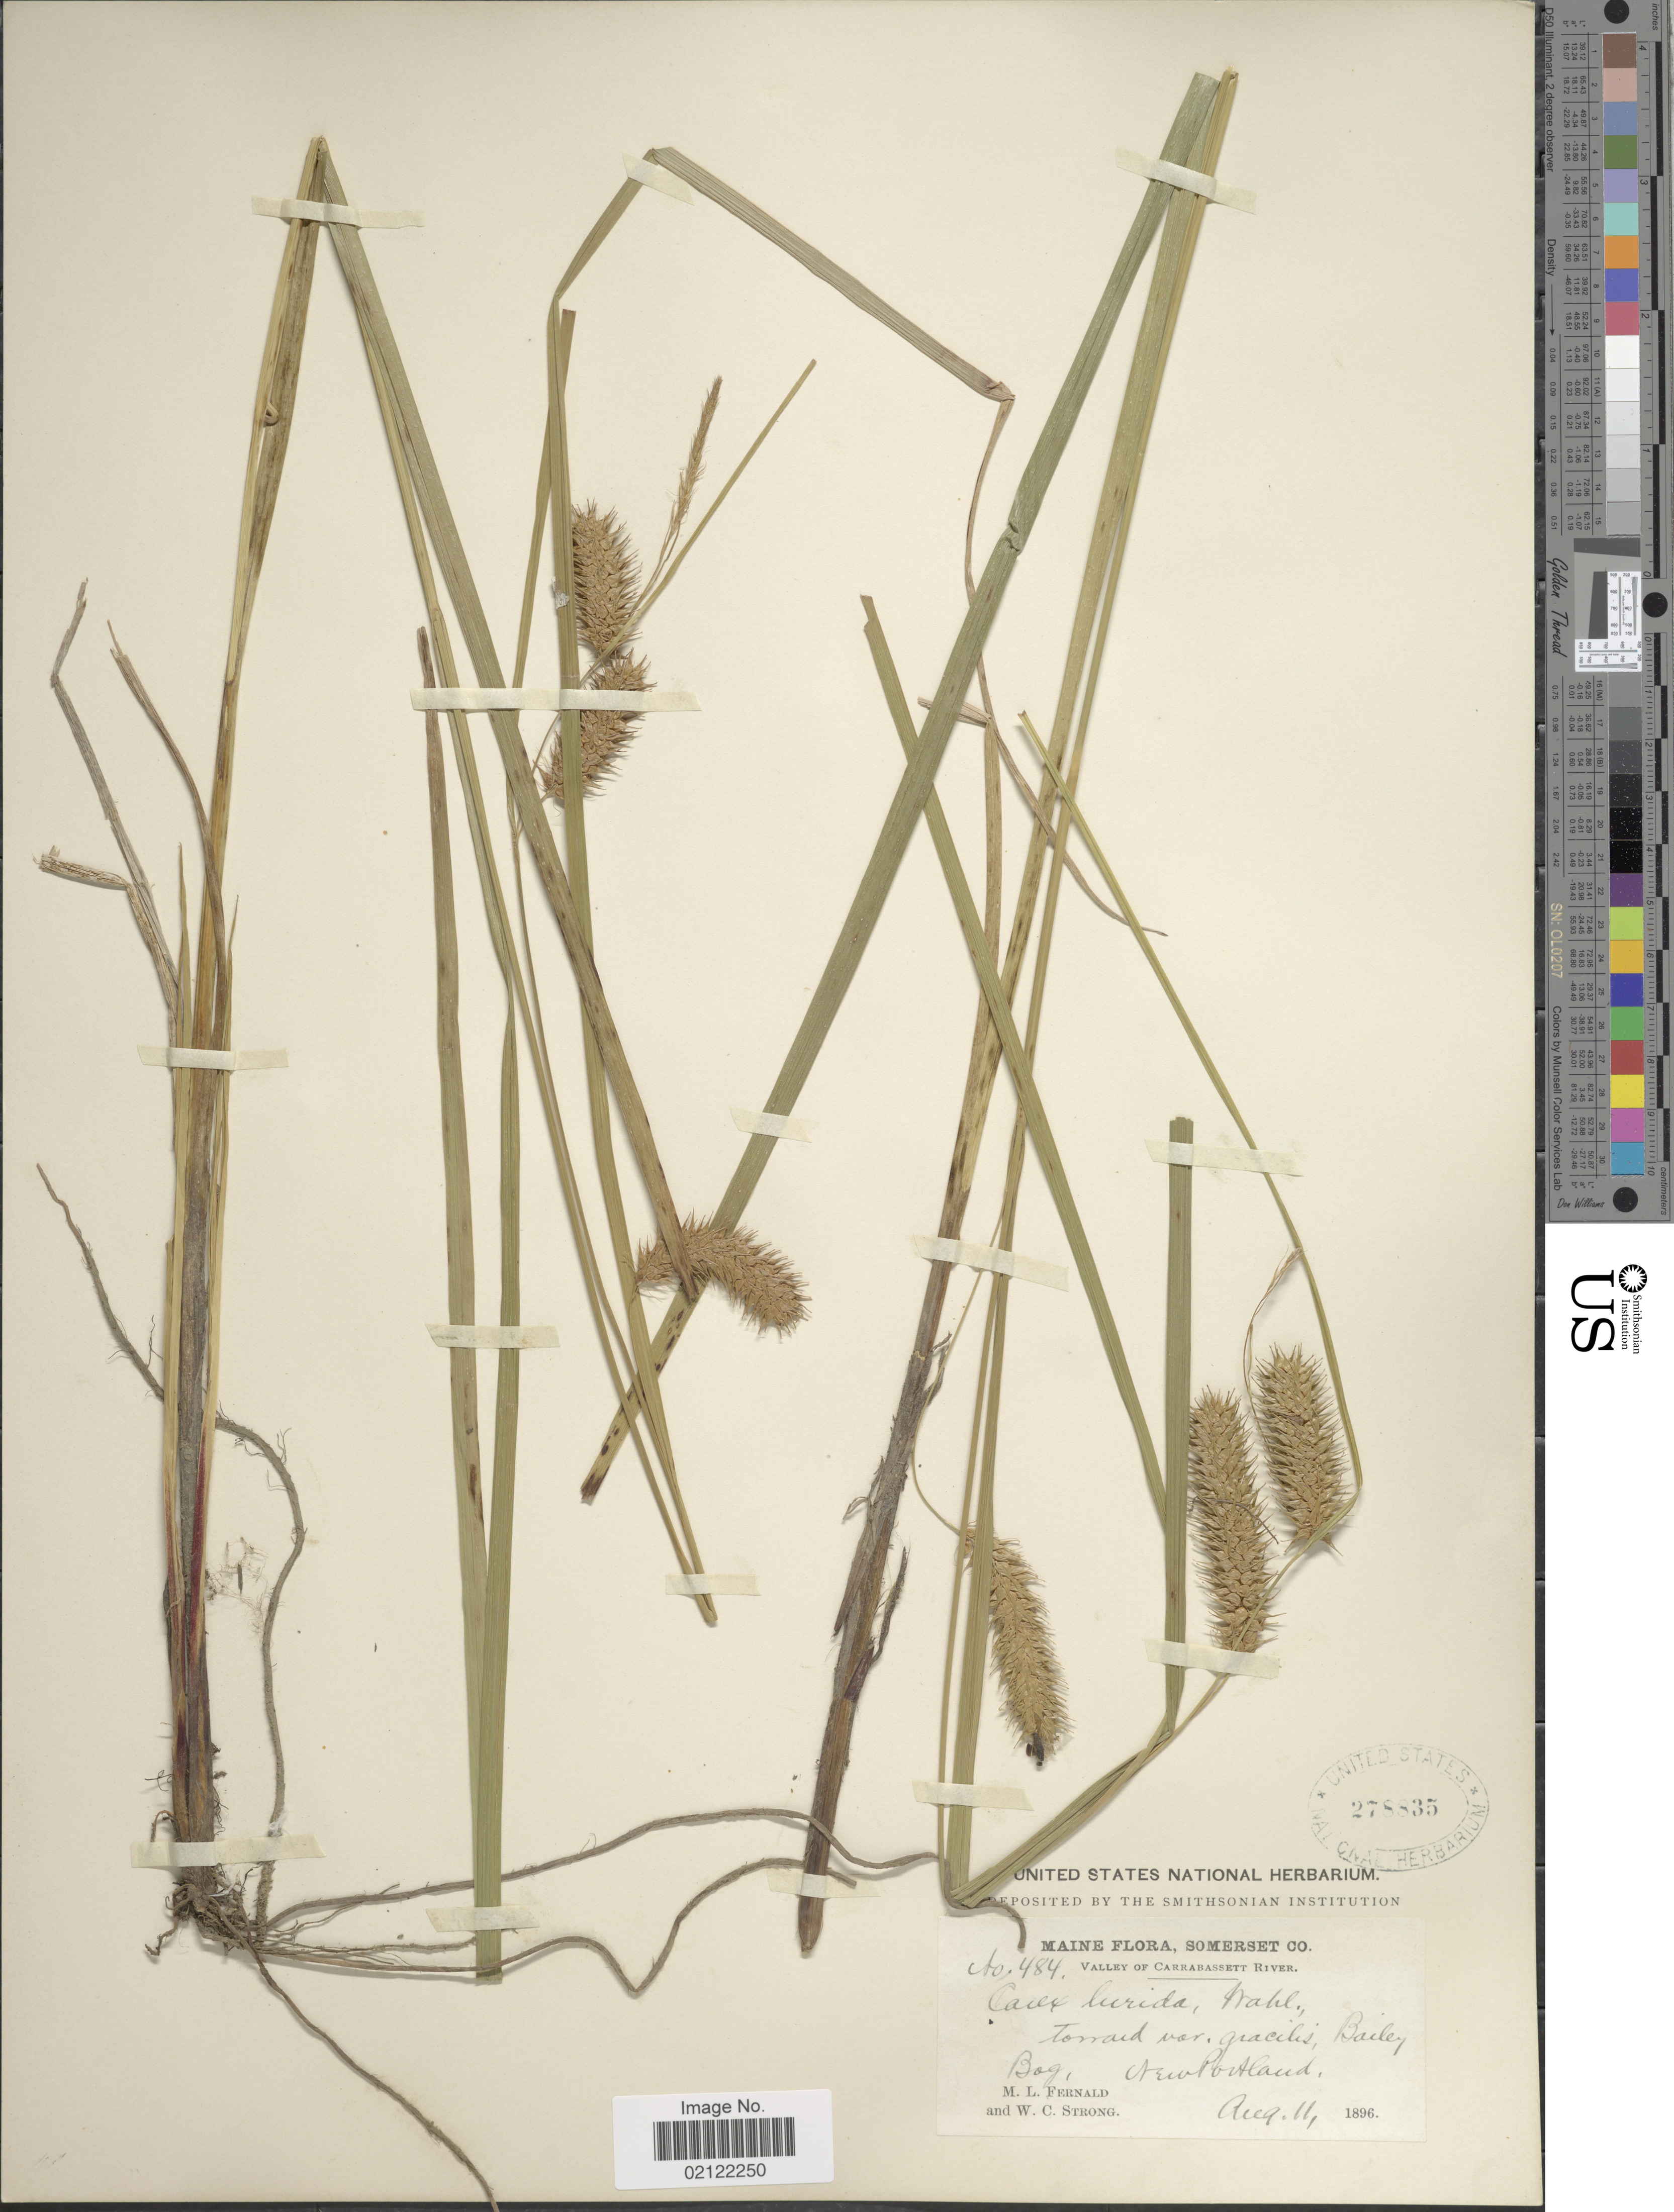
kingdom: Plantae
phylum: Tracheophyta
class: Liliopsida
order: Poales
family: Cyperaceae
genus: Carex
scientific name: Carex lurida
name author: Wahlenb.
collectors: M. L. Fernald & W. C. Strong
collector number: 484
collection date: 1896-08-11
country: United States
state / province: Maine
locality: Somerset Co. Valley of Carrabassett River. Bog, New Portland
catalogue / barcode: US 278835